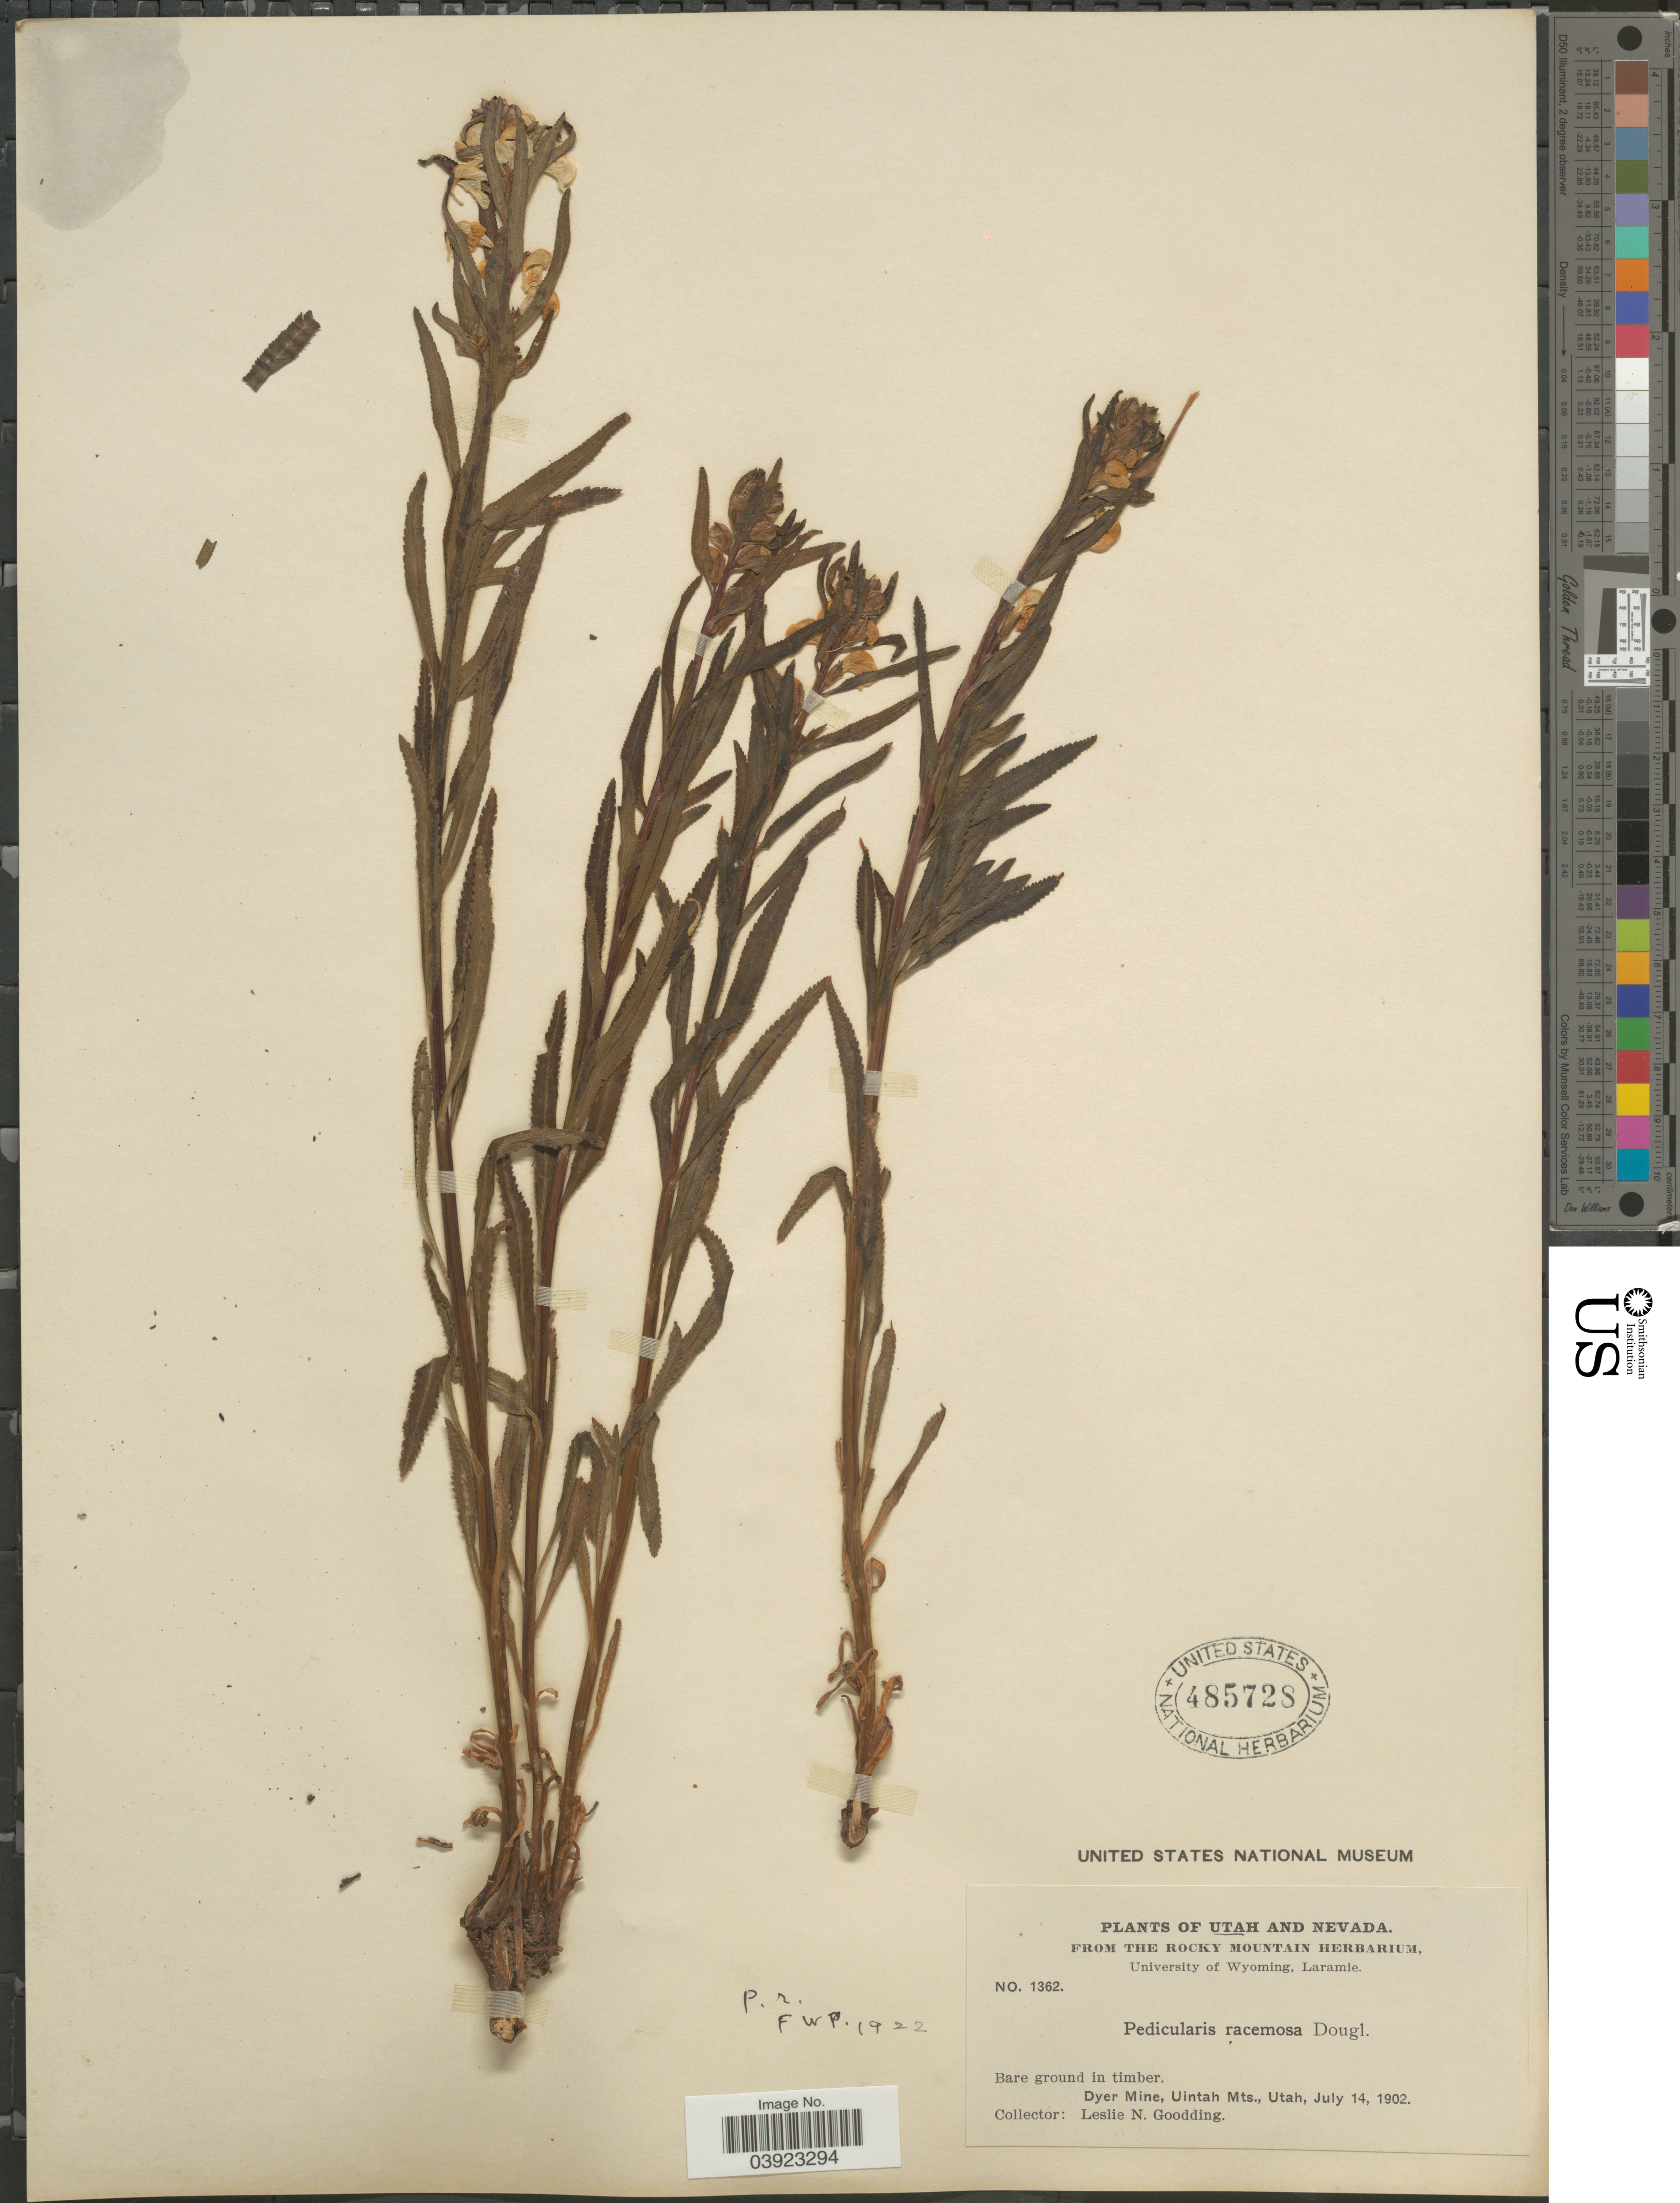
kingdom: Plantae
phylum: Tracheophyta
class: Magnoliopsida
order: Lamiales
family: Orobanchaceae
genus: Pedicularis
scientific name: Pedicularis racemosa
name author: Douglas ex Benth.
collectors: L. N. Goodding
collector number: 1362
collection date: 1902-07-14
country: United States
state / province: Utah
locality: Dyer Mine, Uintah Mts.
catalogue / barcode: US 485728